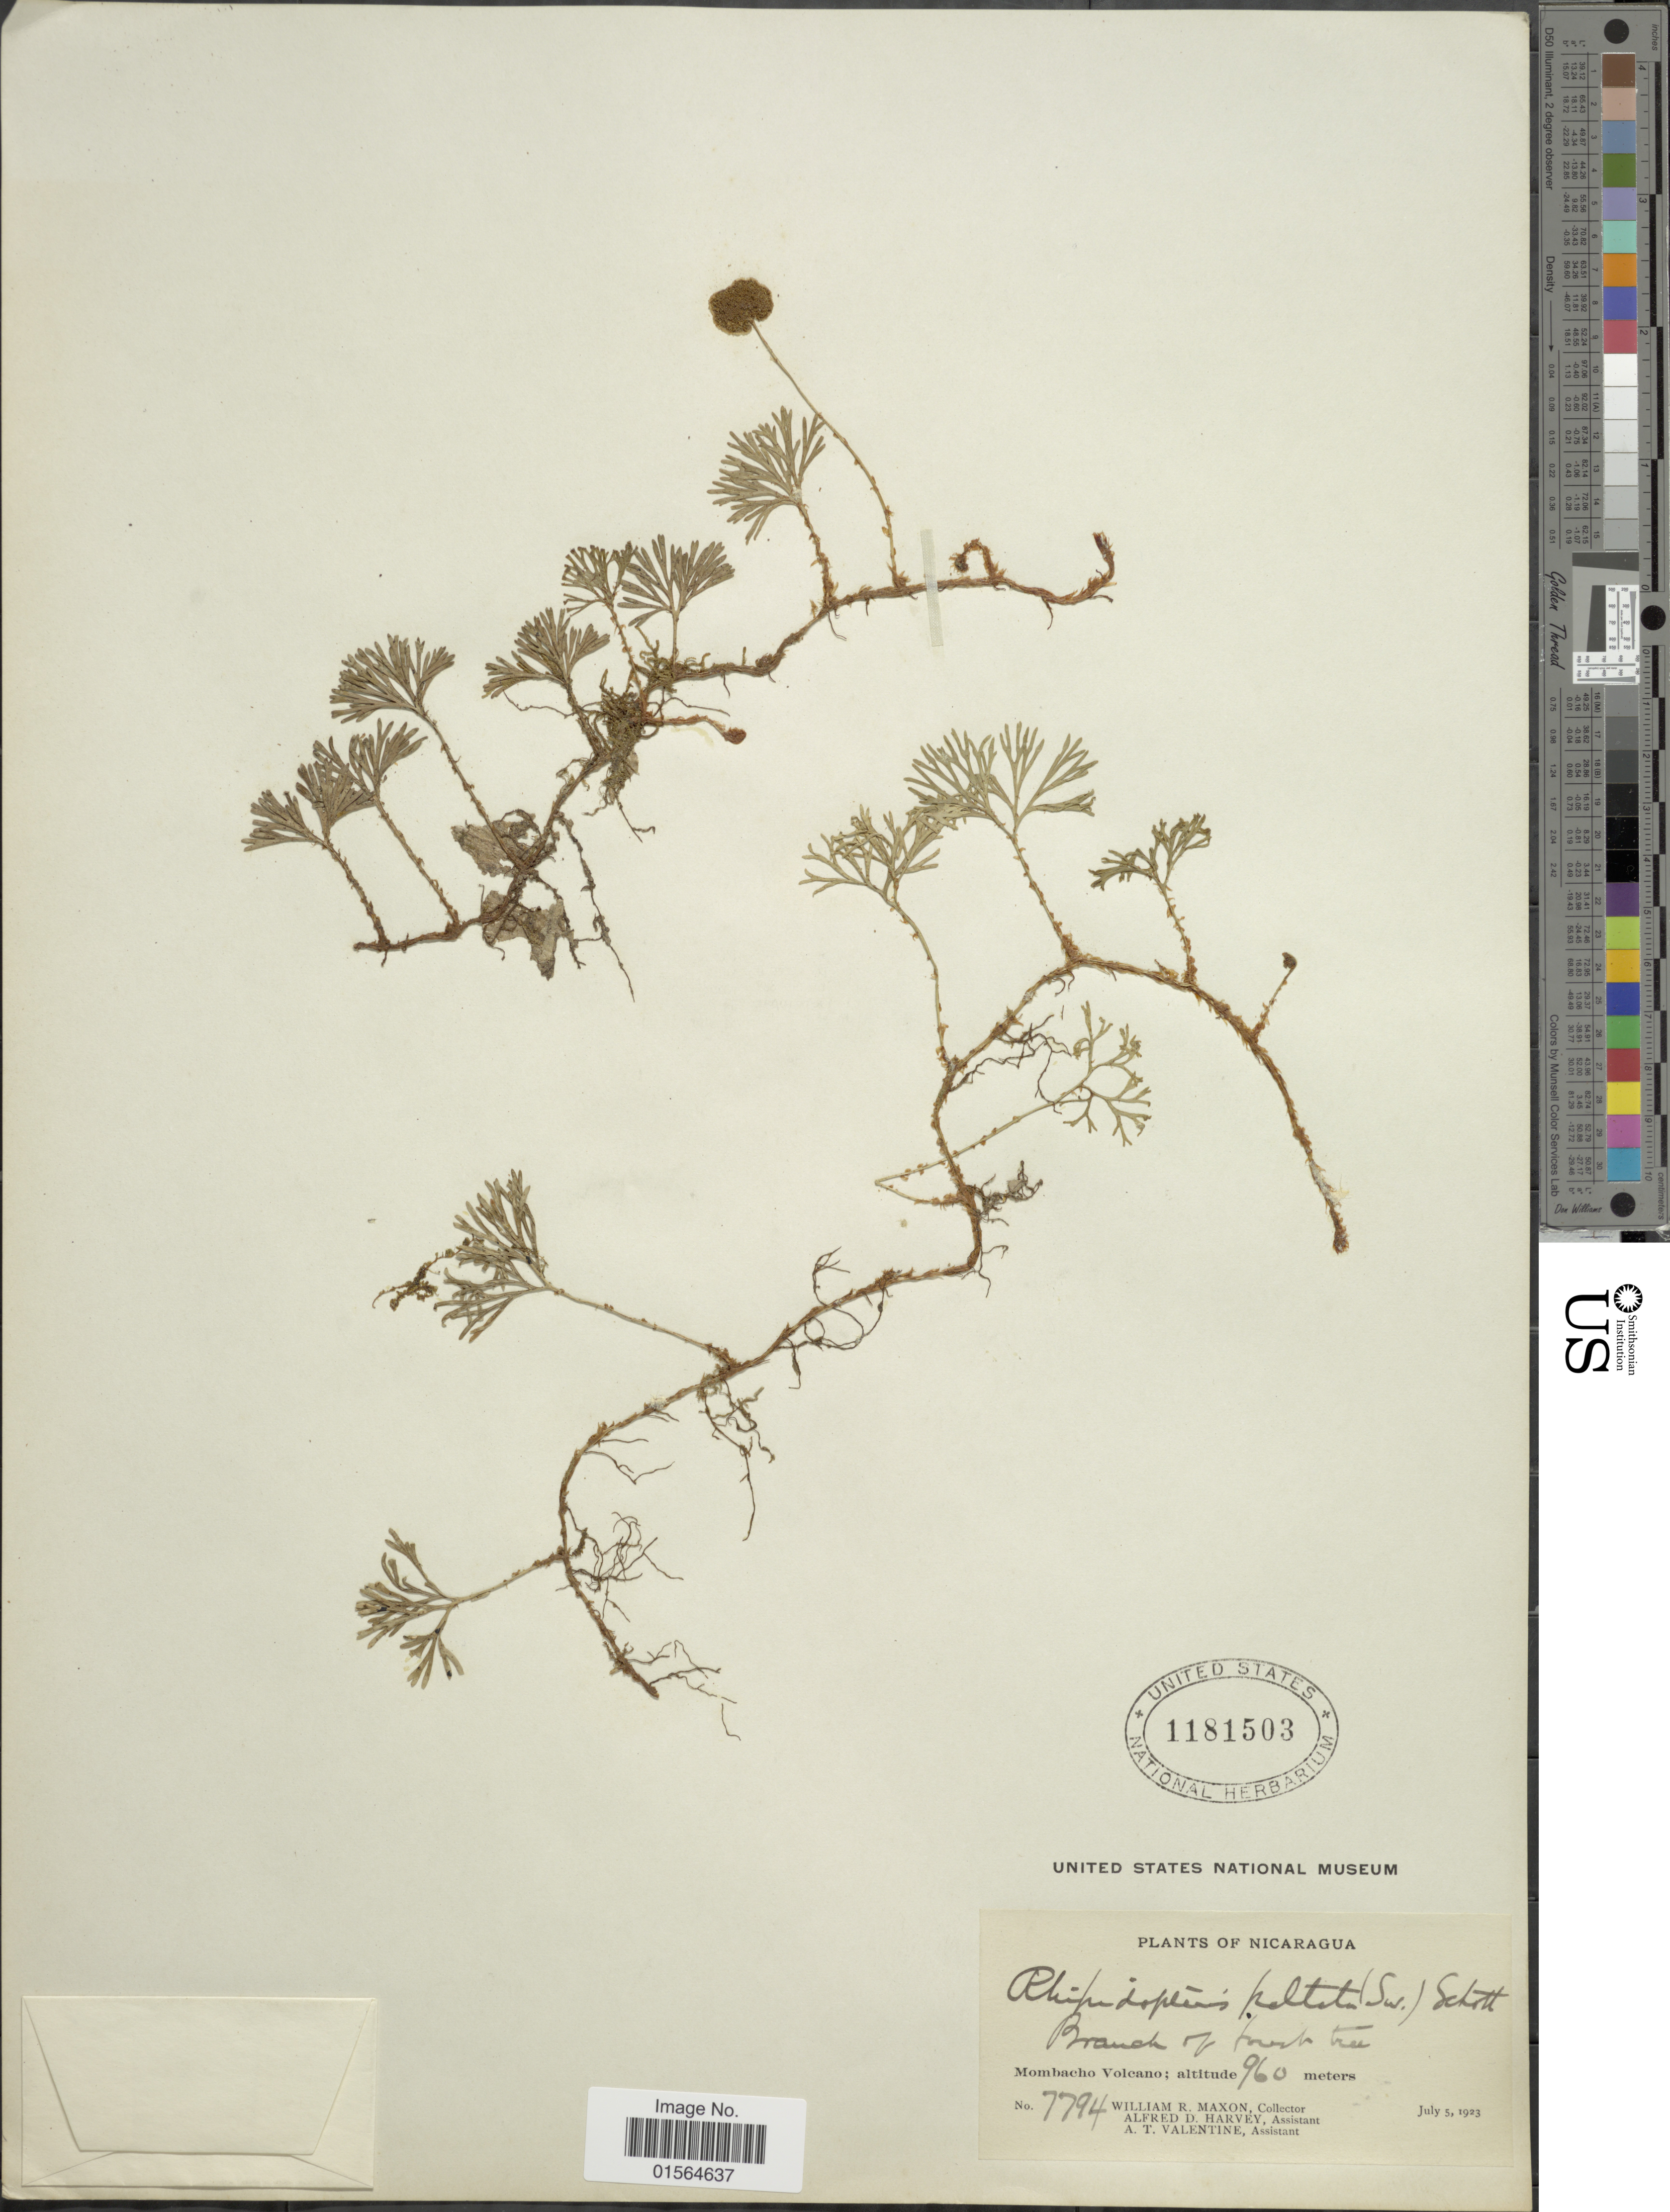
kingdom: Plantae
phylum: Tracheophyta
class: Polypodiopsida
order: Polypodiales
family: Dryopteridaceae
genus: Elaphoglossum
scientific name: Elaphoglossum peltatum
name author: (Sw.) Urb.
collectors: W. R. Maxon, A. D. Harvey & A. Valentine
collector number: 7794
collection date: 1923-07-05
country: Nicaragua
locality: Mombacho Volcano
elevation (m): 960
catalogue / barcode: US 1181503